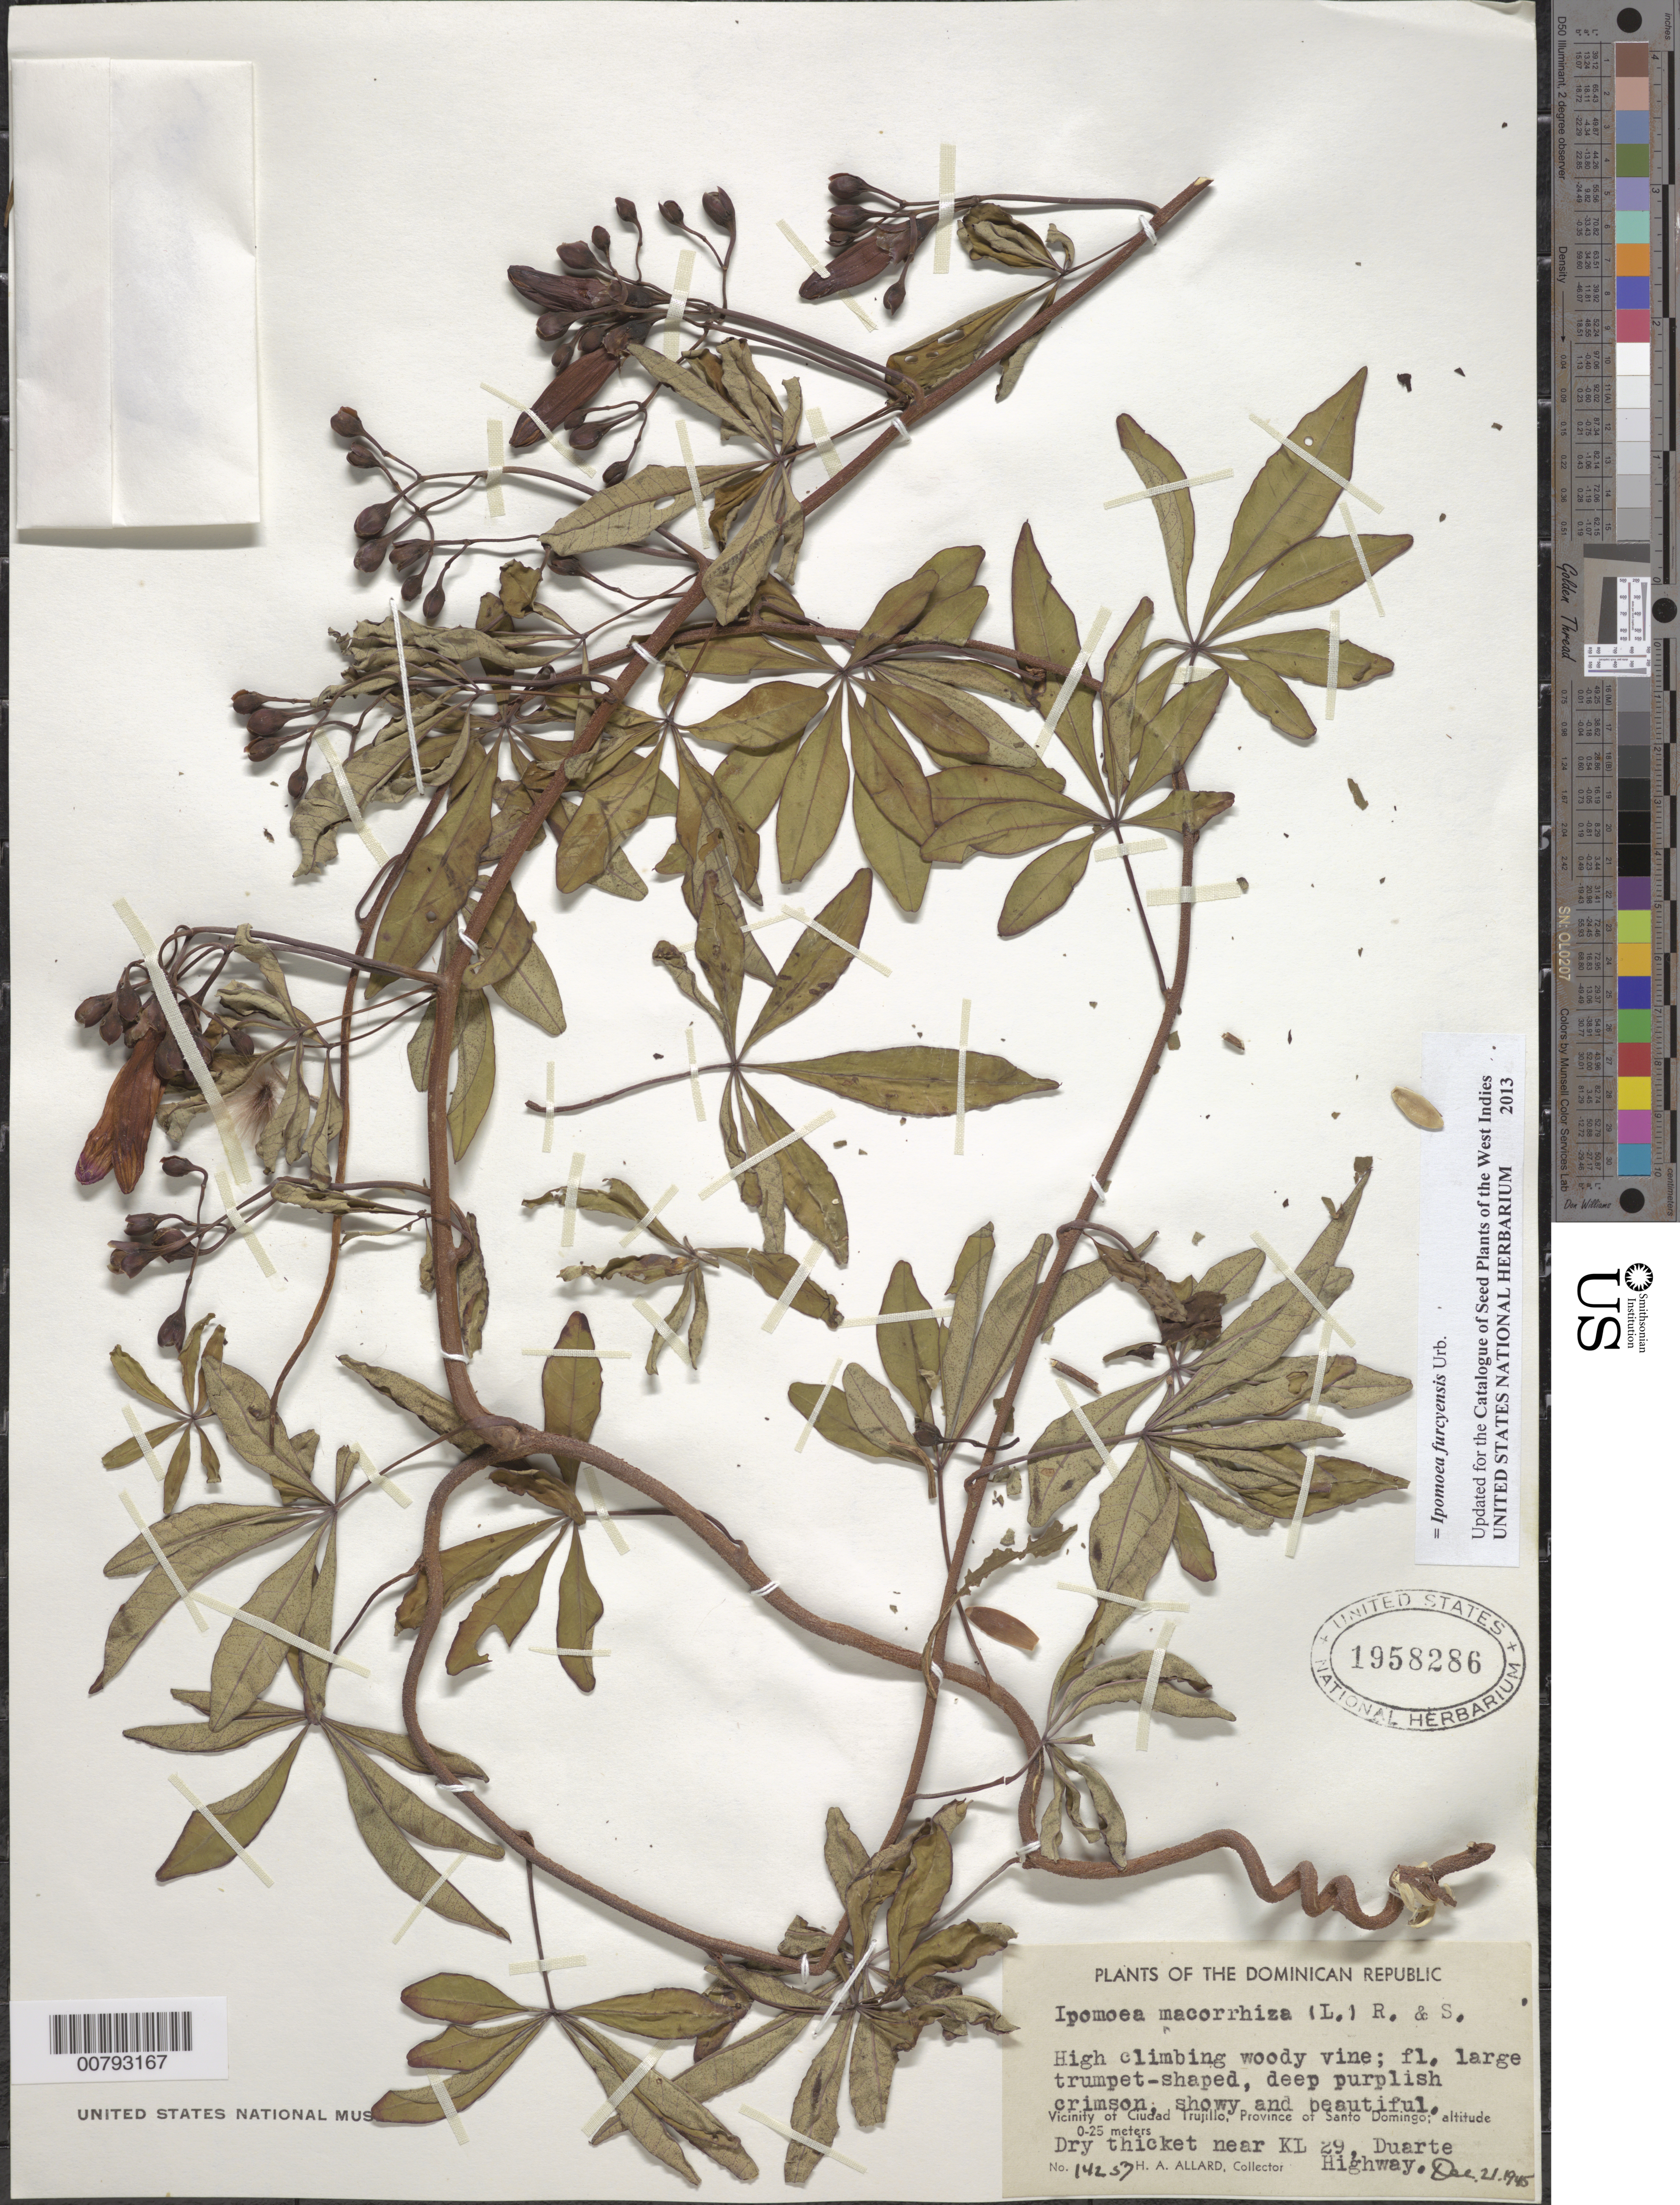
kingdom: Plantae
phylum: Tracheophyta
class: Magnoliopsida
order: Solanales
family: Convolvulaceae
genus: Ipomoea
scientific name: Ipomoea furcyensis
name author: Urb.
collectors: H. A. Allard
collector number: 14253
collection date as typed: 21 Dec 1945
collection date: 1945-12-21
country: Dominican Republic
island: Hispaniola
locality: Province of Santo Domingo, vicinity of Ciudad Trujillo, near KL 29, Duarte Highway.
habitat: Dry thicket.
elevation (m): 0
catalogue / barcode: US 1958286